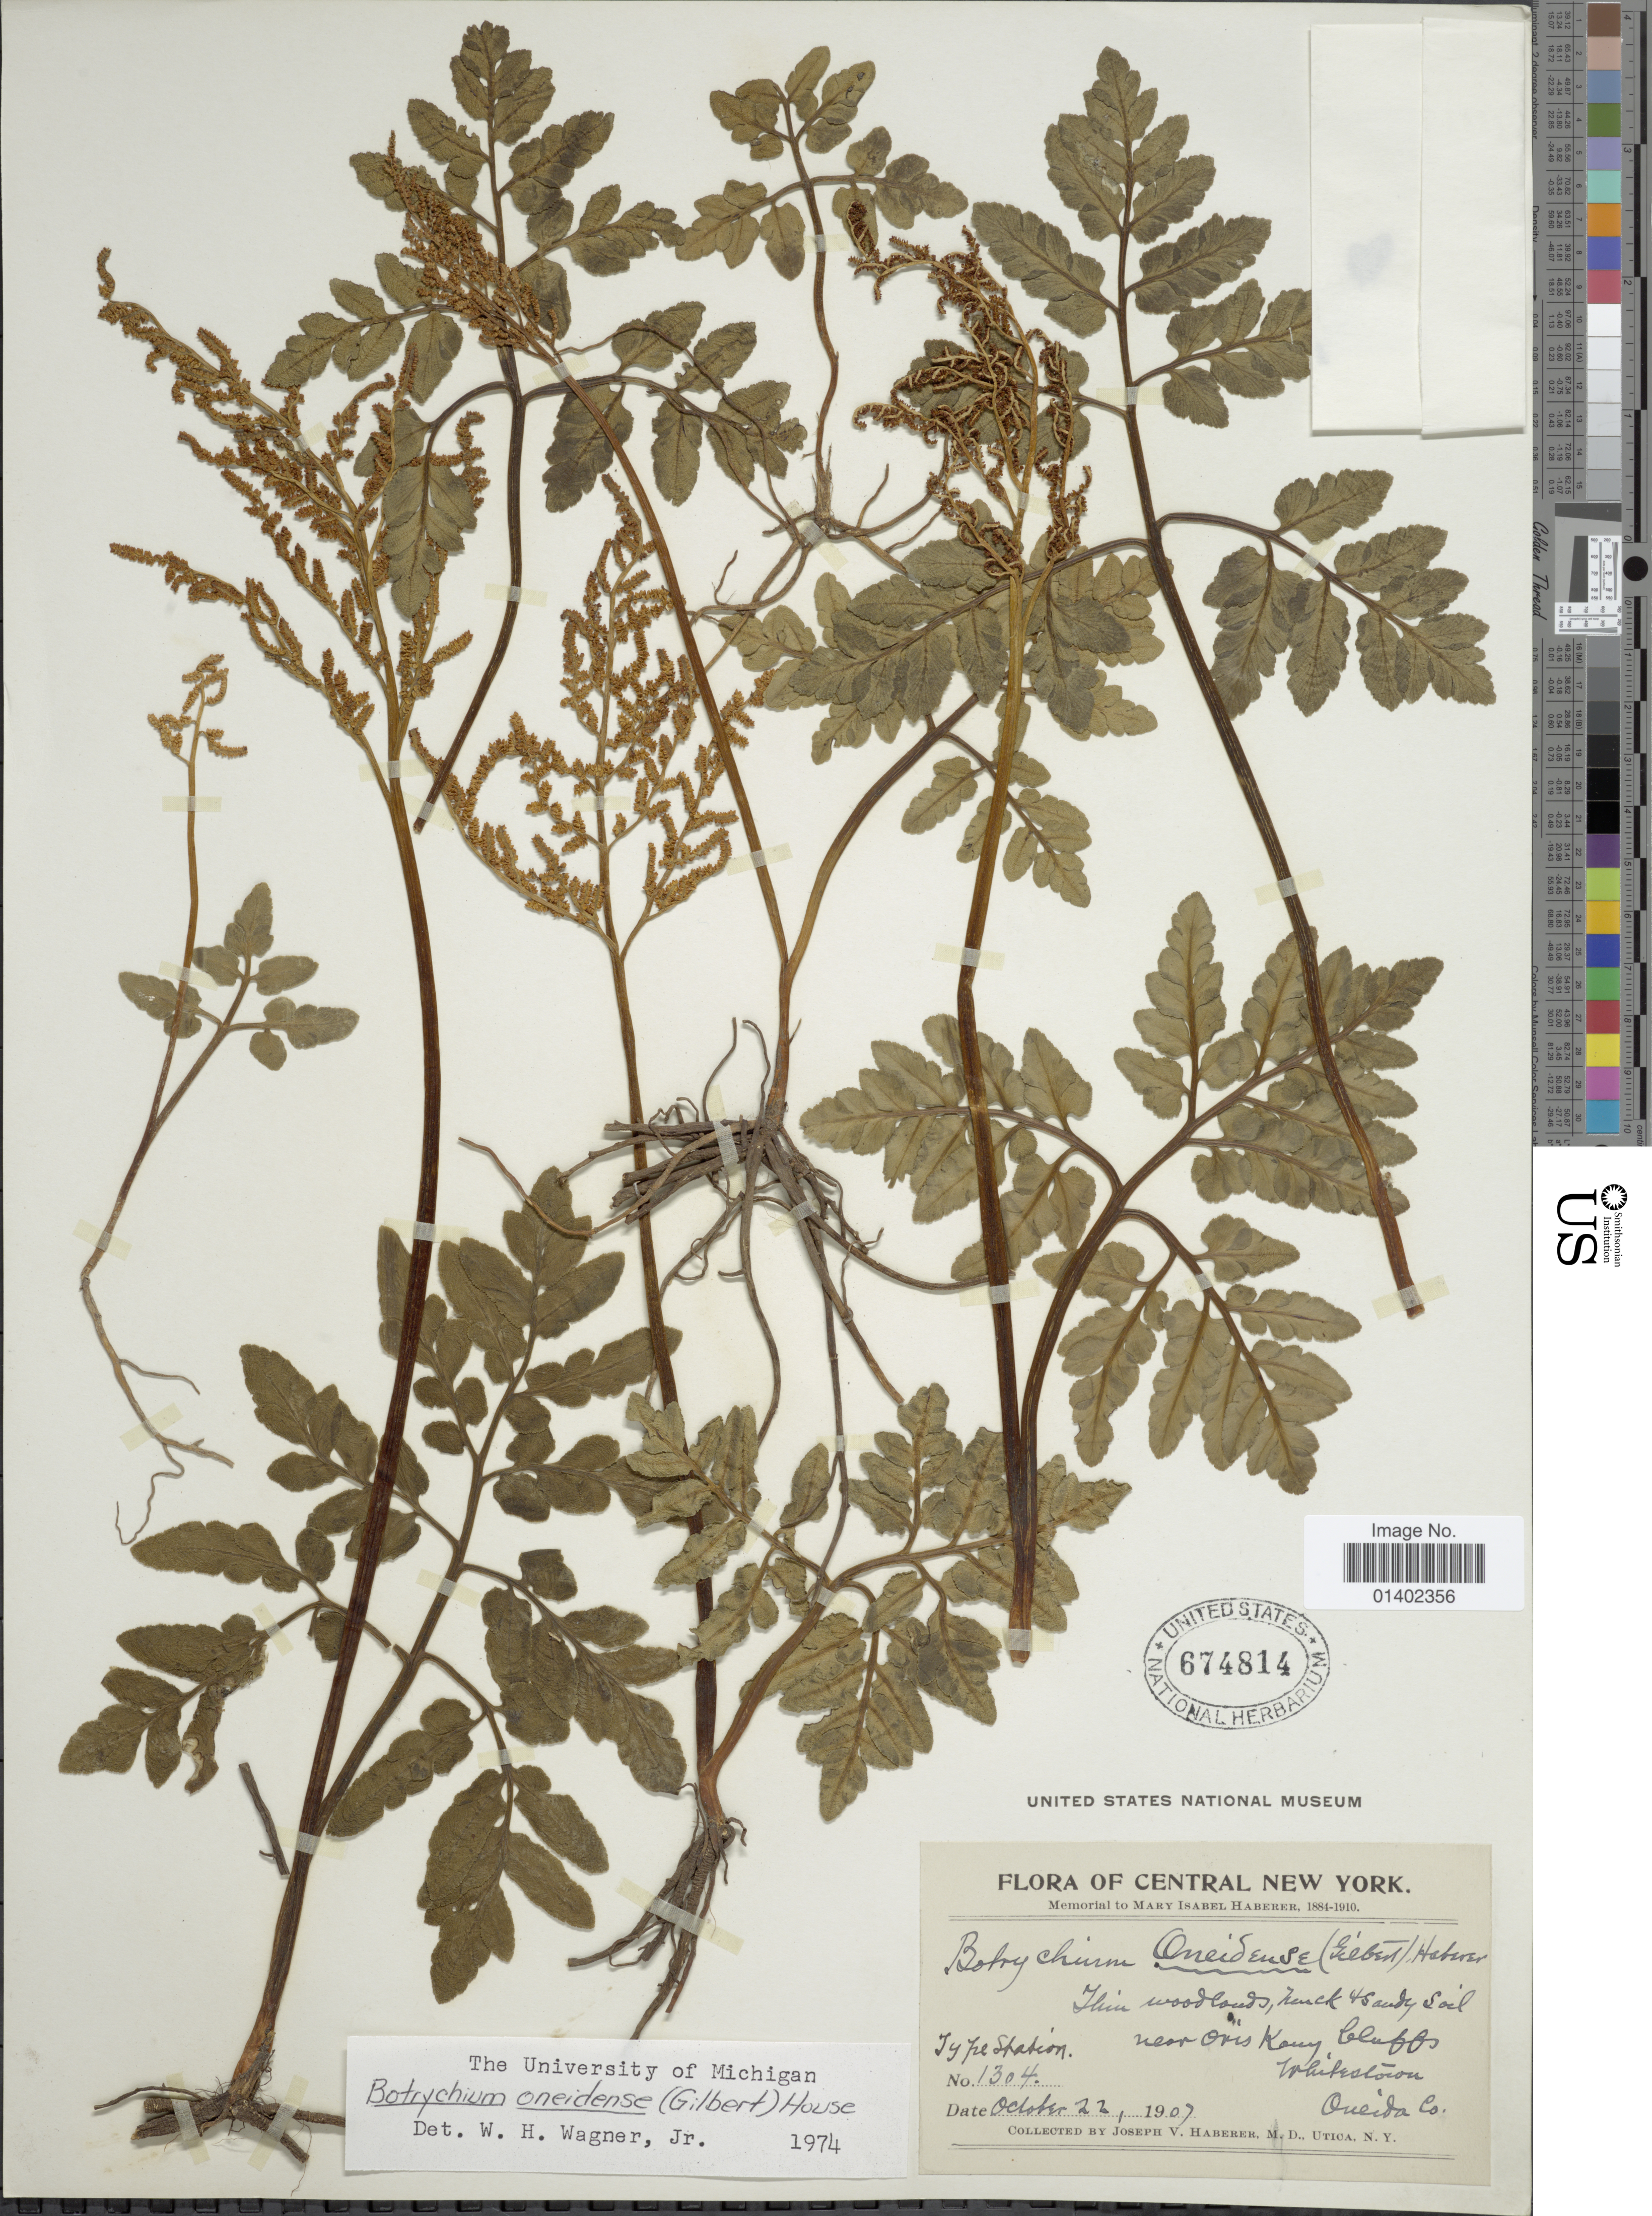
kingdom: Plantae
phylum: Tracheophyta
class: Polypodiopsida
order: Ophioglossales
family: Ophioglossaceae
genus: Botrychium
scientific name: Botrychium oneidense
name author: (Gilbert) House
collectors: J. V. Haberer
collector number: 1304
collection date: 1907-10-22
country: United States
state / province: New York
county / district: Oneida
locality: Central New York, near Oris kauy bluffs Whitetown Oneida Co, Type Station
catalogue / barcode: US 674814